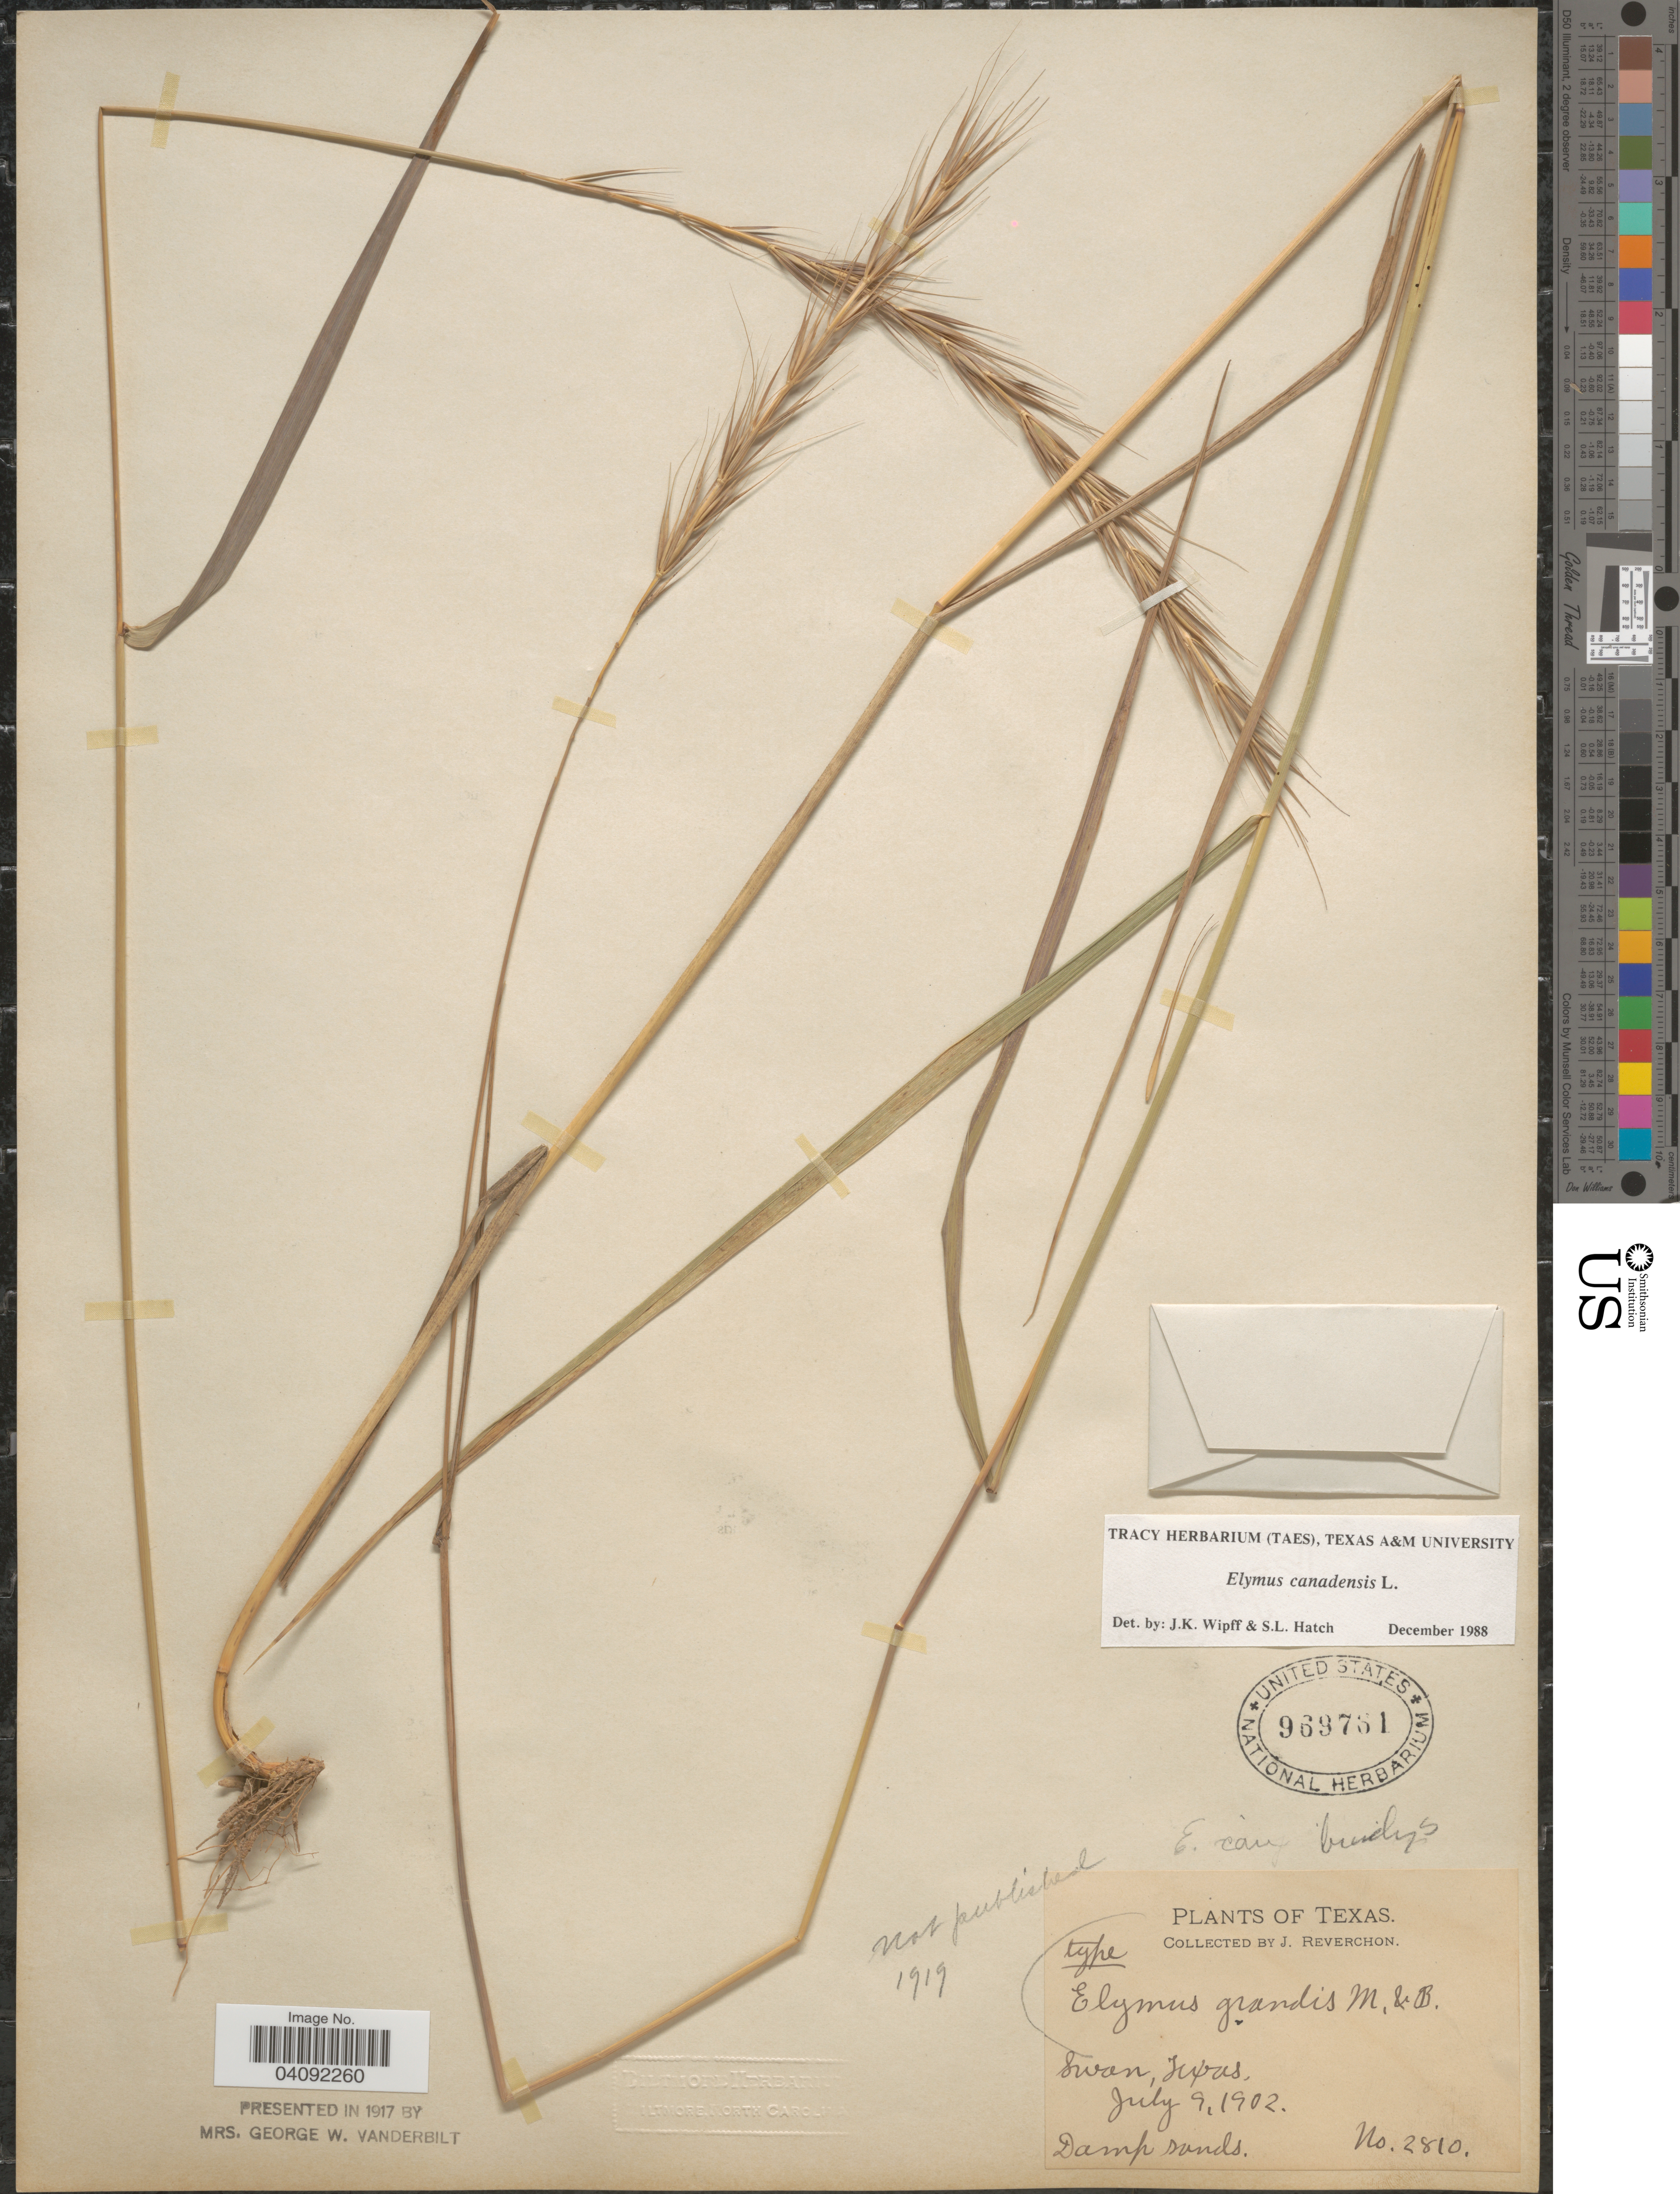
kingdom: Plantae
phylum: Tracheophyta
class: Liliopsida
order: Poales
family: Poaceae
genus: Elymus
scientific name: Elymus elymoides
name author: (Raf.) Swezey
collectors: J. Reverchon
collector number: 2810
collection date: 1902-07-09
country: United States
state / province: Texas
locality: Swan. Damp sands.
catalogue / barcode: US 969761